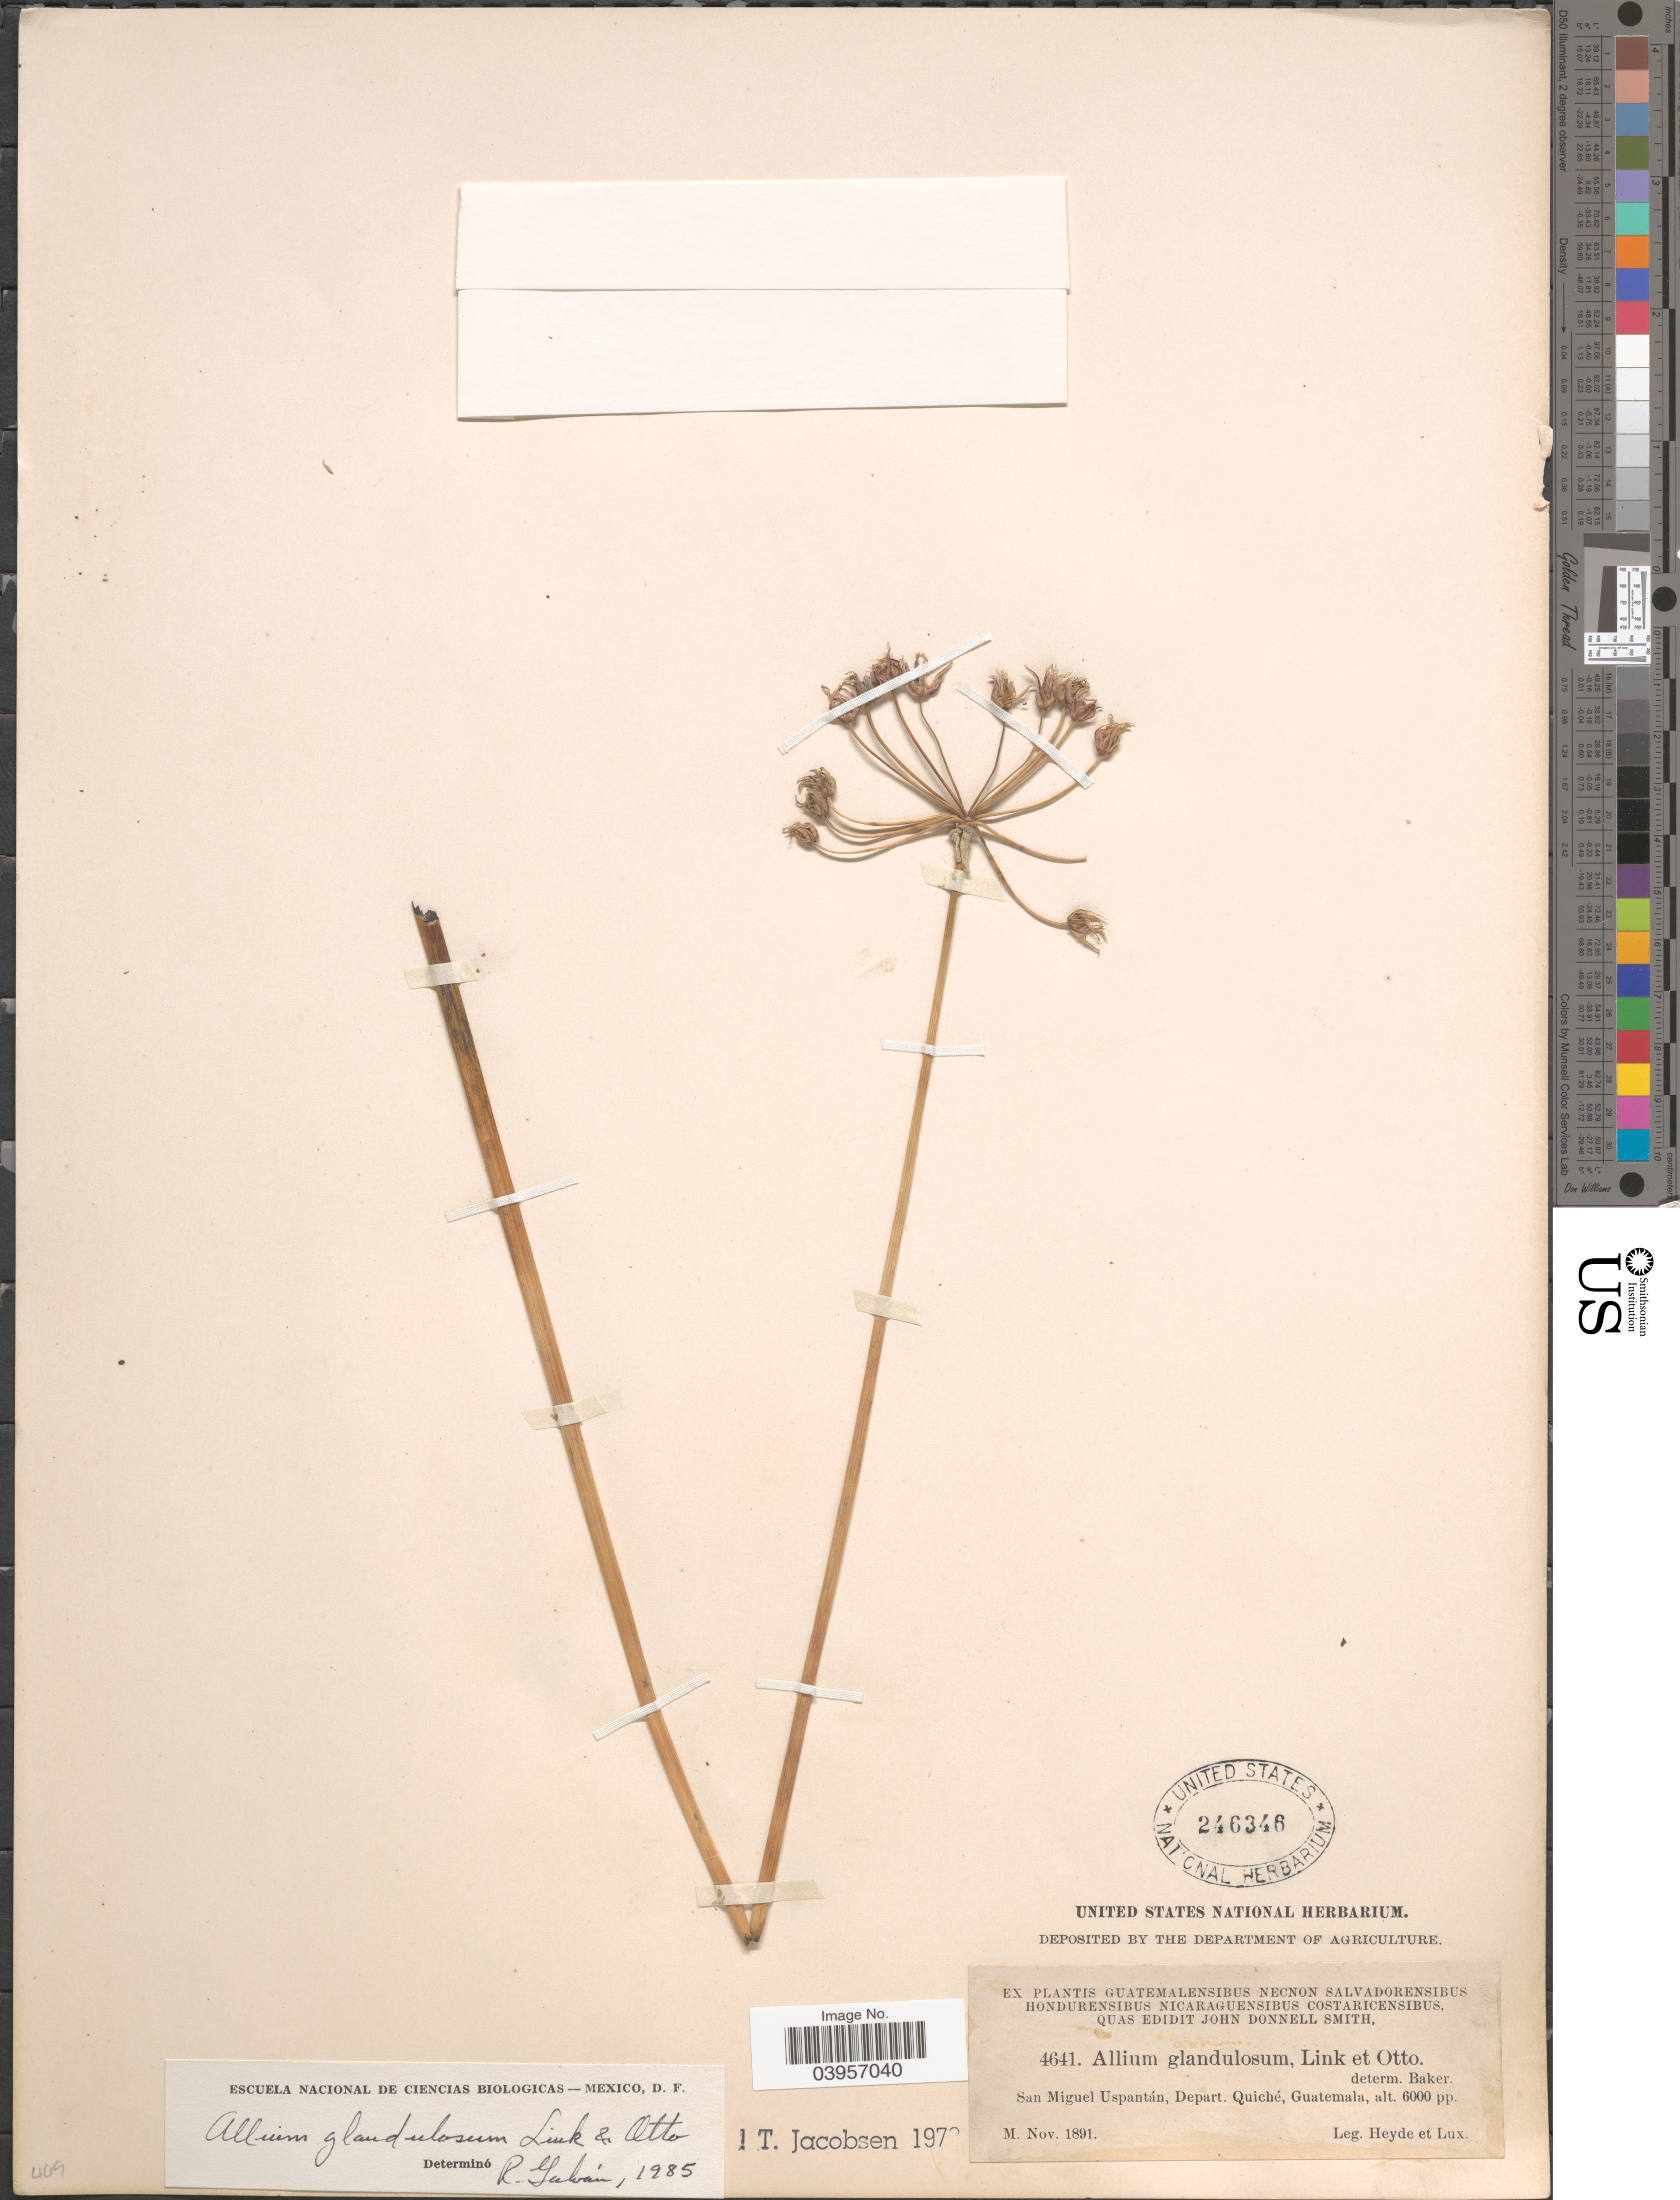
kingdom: Plantae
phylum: Tracheophyta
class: Liliopsida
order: Asparagales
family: Amaryllidaceae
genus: Allium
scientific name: Allium glandulosum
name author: Link & Otto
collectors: Heyde & Lux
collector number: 4641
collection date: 1891-11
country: Guatemala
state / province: El Quiche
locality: San Miguel Uspantán, Depart. Quiché.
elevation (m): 1829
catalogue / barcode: US 246346